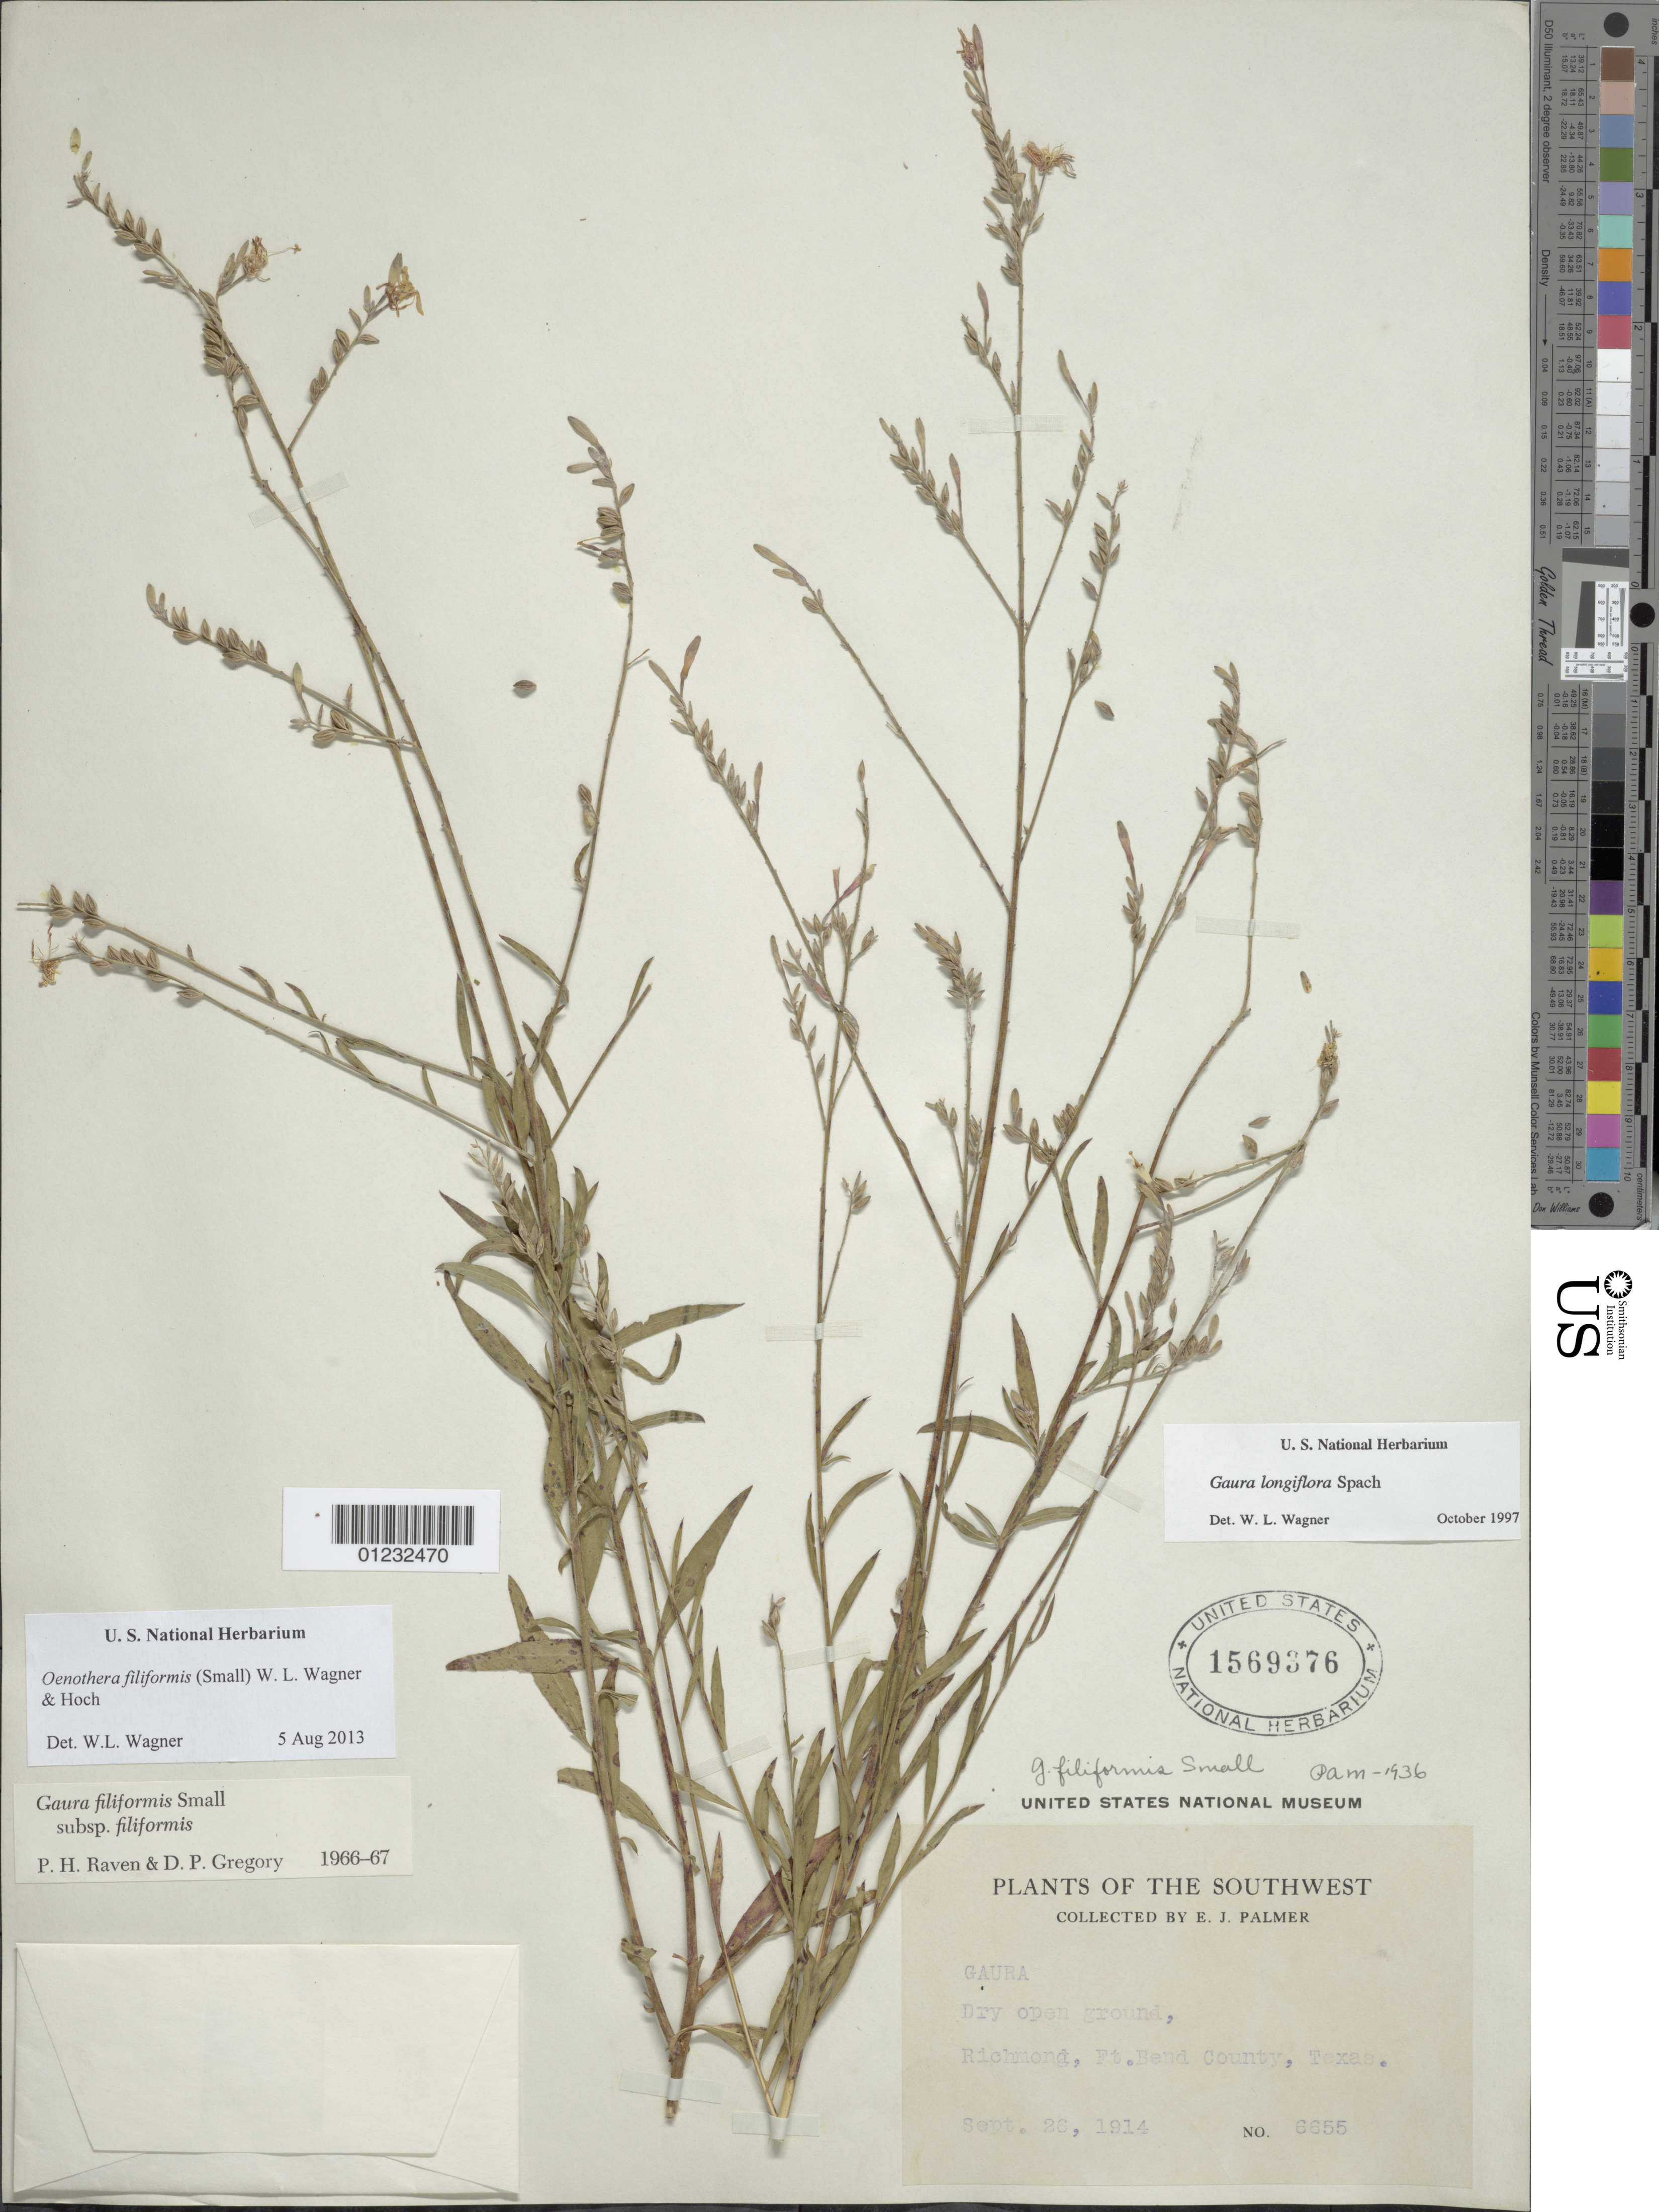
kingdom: Plantae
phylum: Tracheophyta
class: Magnoliopsida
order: Myrtales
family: Onagraceae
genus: Oenothera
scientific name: Oenothera filiformis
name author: (Small) W.L. Wagner & Hoch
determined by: Wagner, W. L., (BOT), Smithsonian Institution - National Museum of Natural History (UNITED STATES)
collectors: E. J. Palmer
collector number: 6655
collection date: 1914-09-26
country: United States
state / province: Texas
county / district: Fort Bend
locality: Richmond.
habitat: Dry open ground.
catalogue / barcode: US 1569376